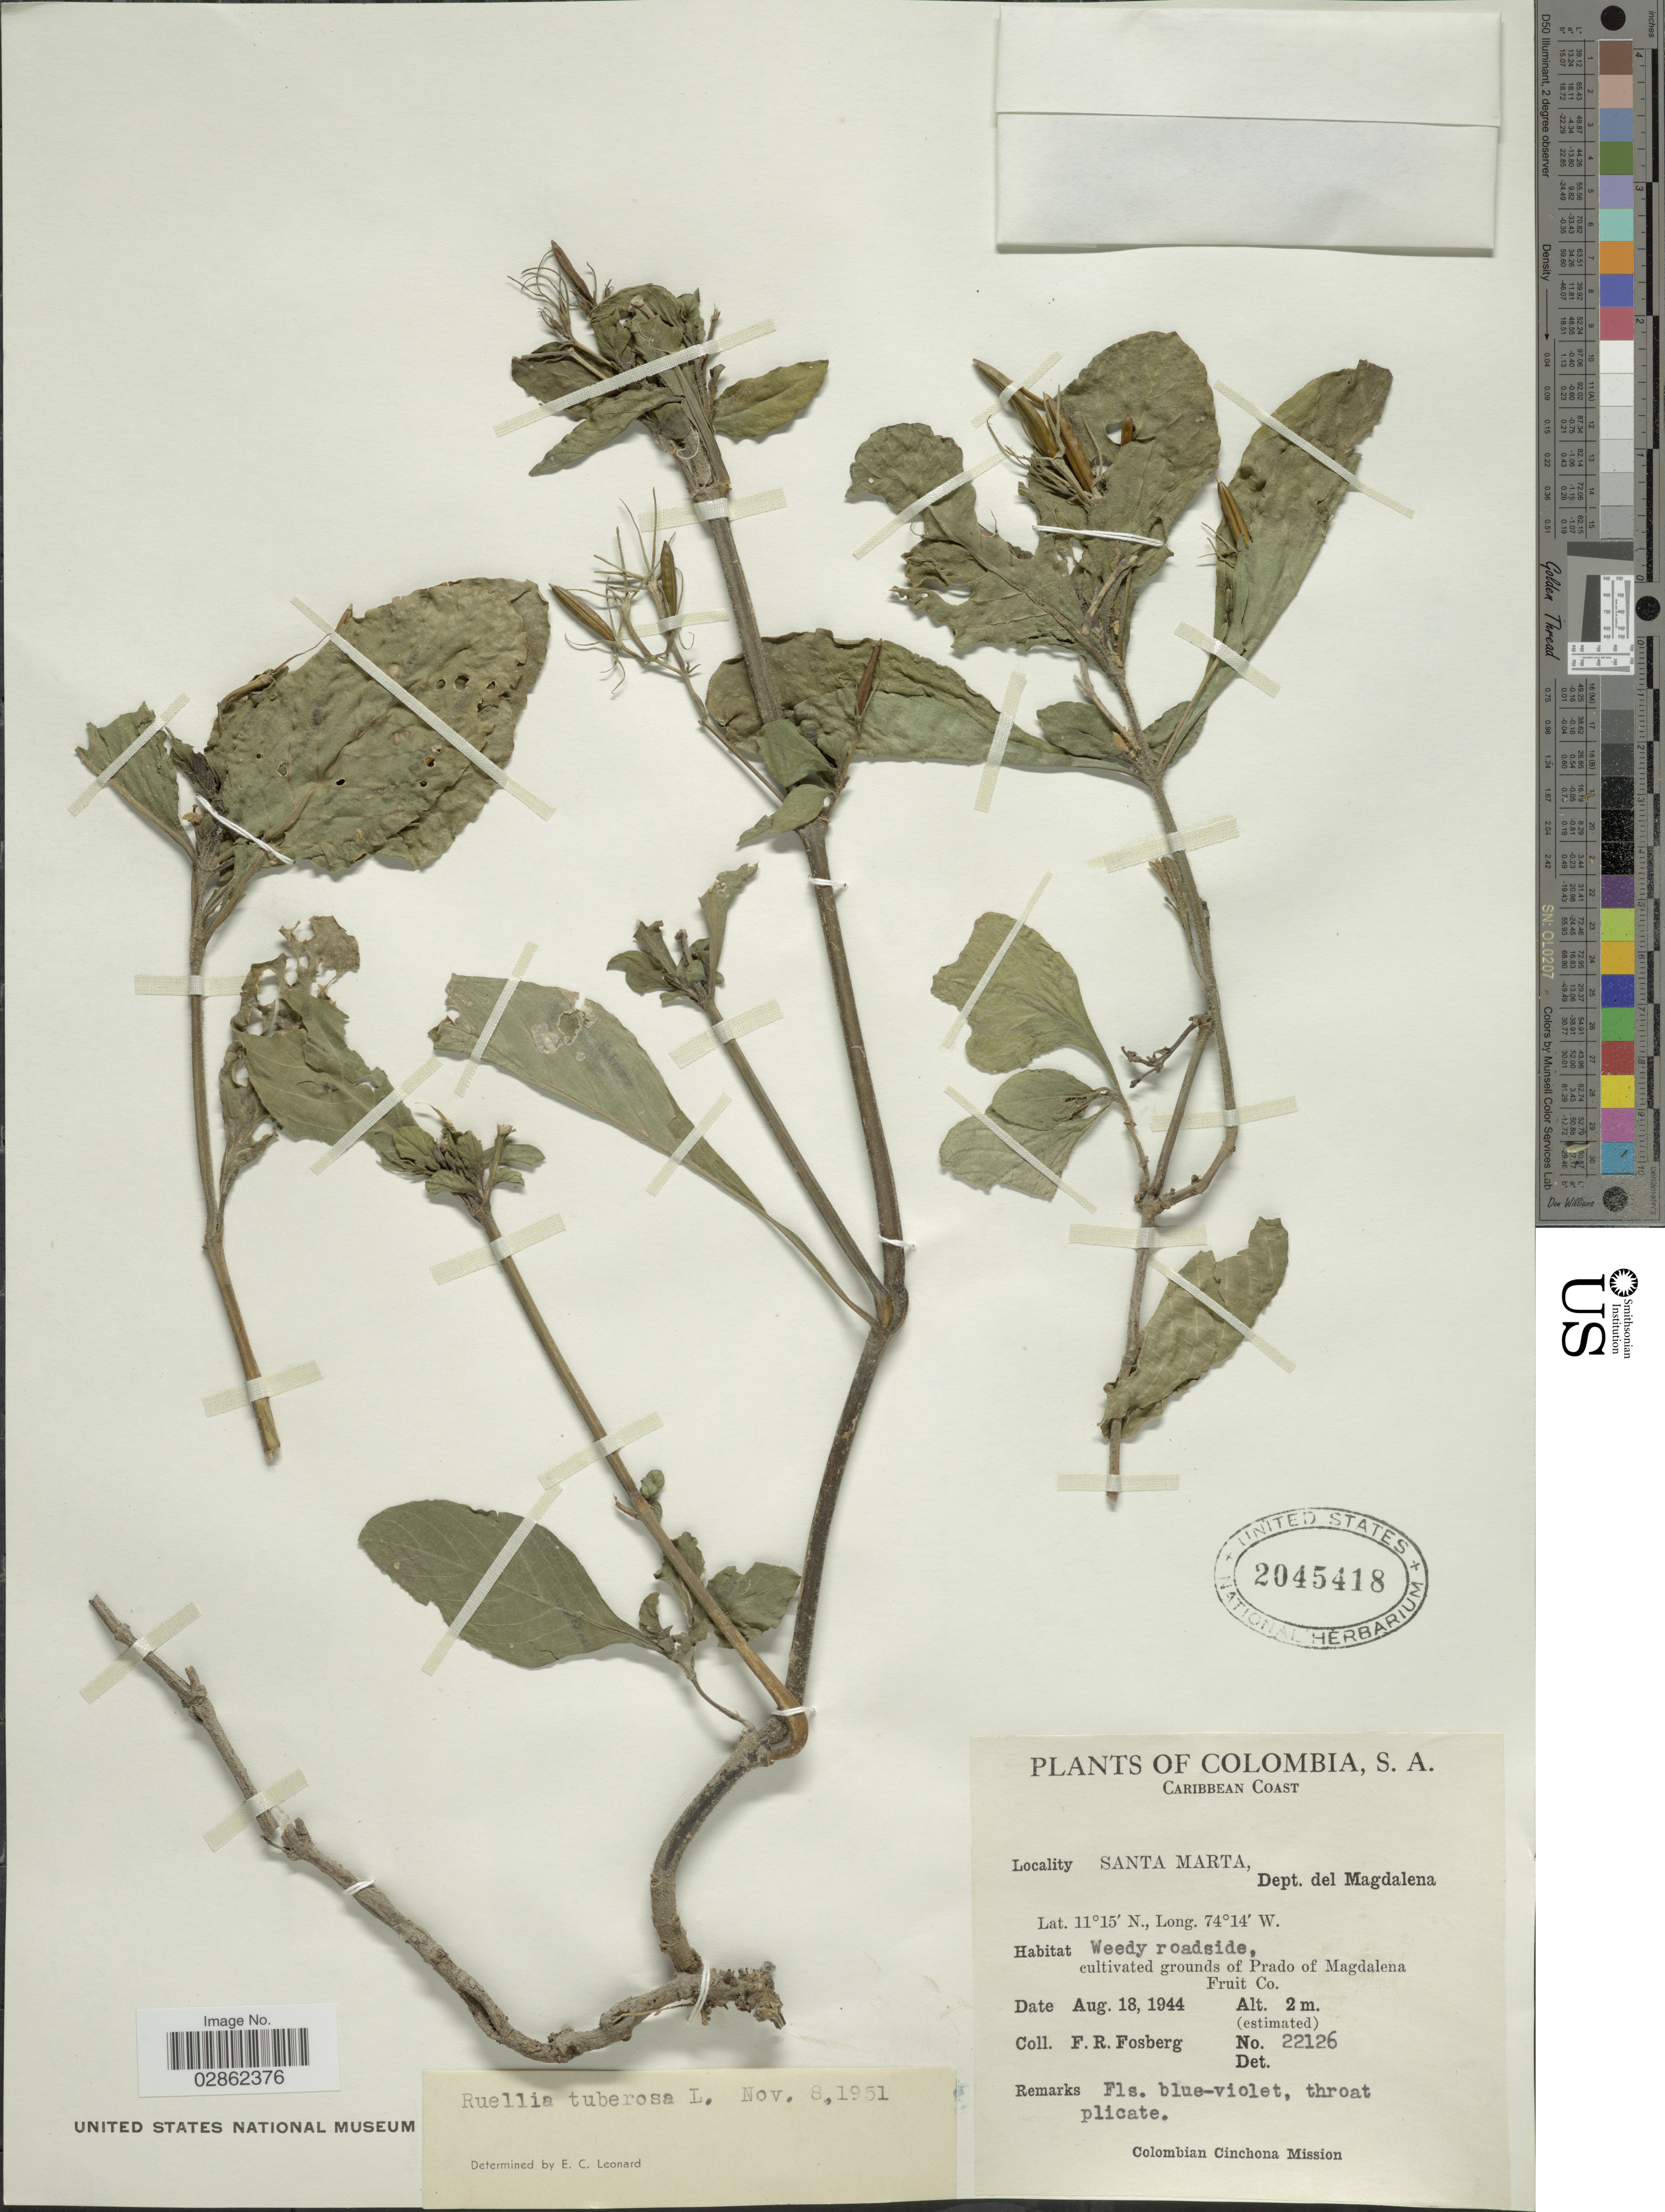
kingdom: Plantae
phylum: Tracheophyta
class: Magnoliopsida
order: Lamiales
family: Acanthaceae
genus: Ruellia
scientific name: Ruellia tuberosa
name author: L.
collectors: F. R. Fosberg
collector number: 22126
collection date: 1944-08-18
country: Colombia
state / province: Magdalena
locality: Caribbean Coast. Santa Marta, Dept. del Magdalena. Grounds of Prado of Magdalena Fruit Co.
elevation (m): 2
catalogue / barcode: US 2045418